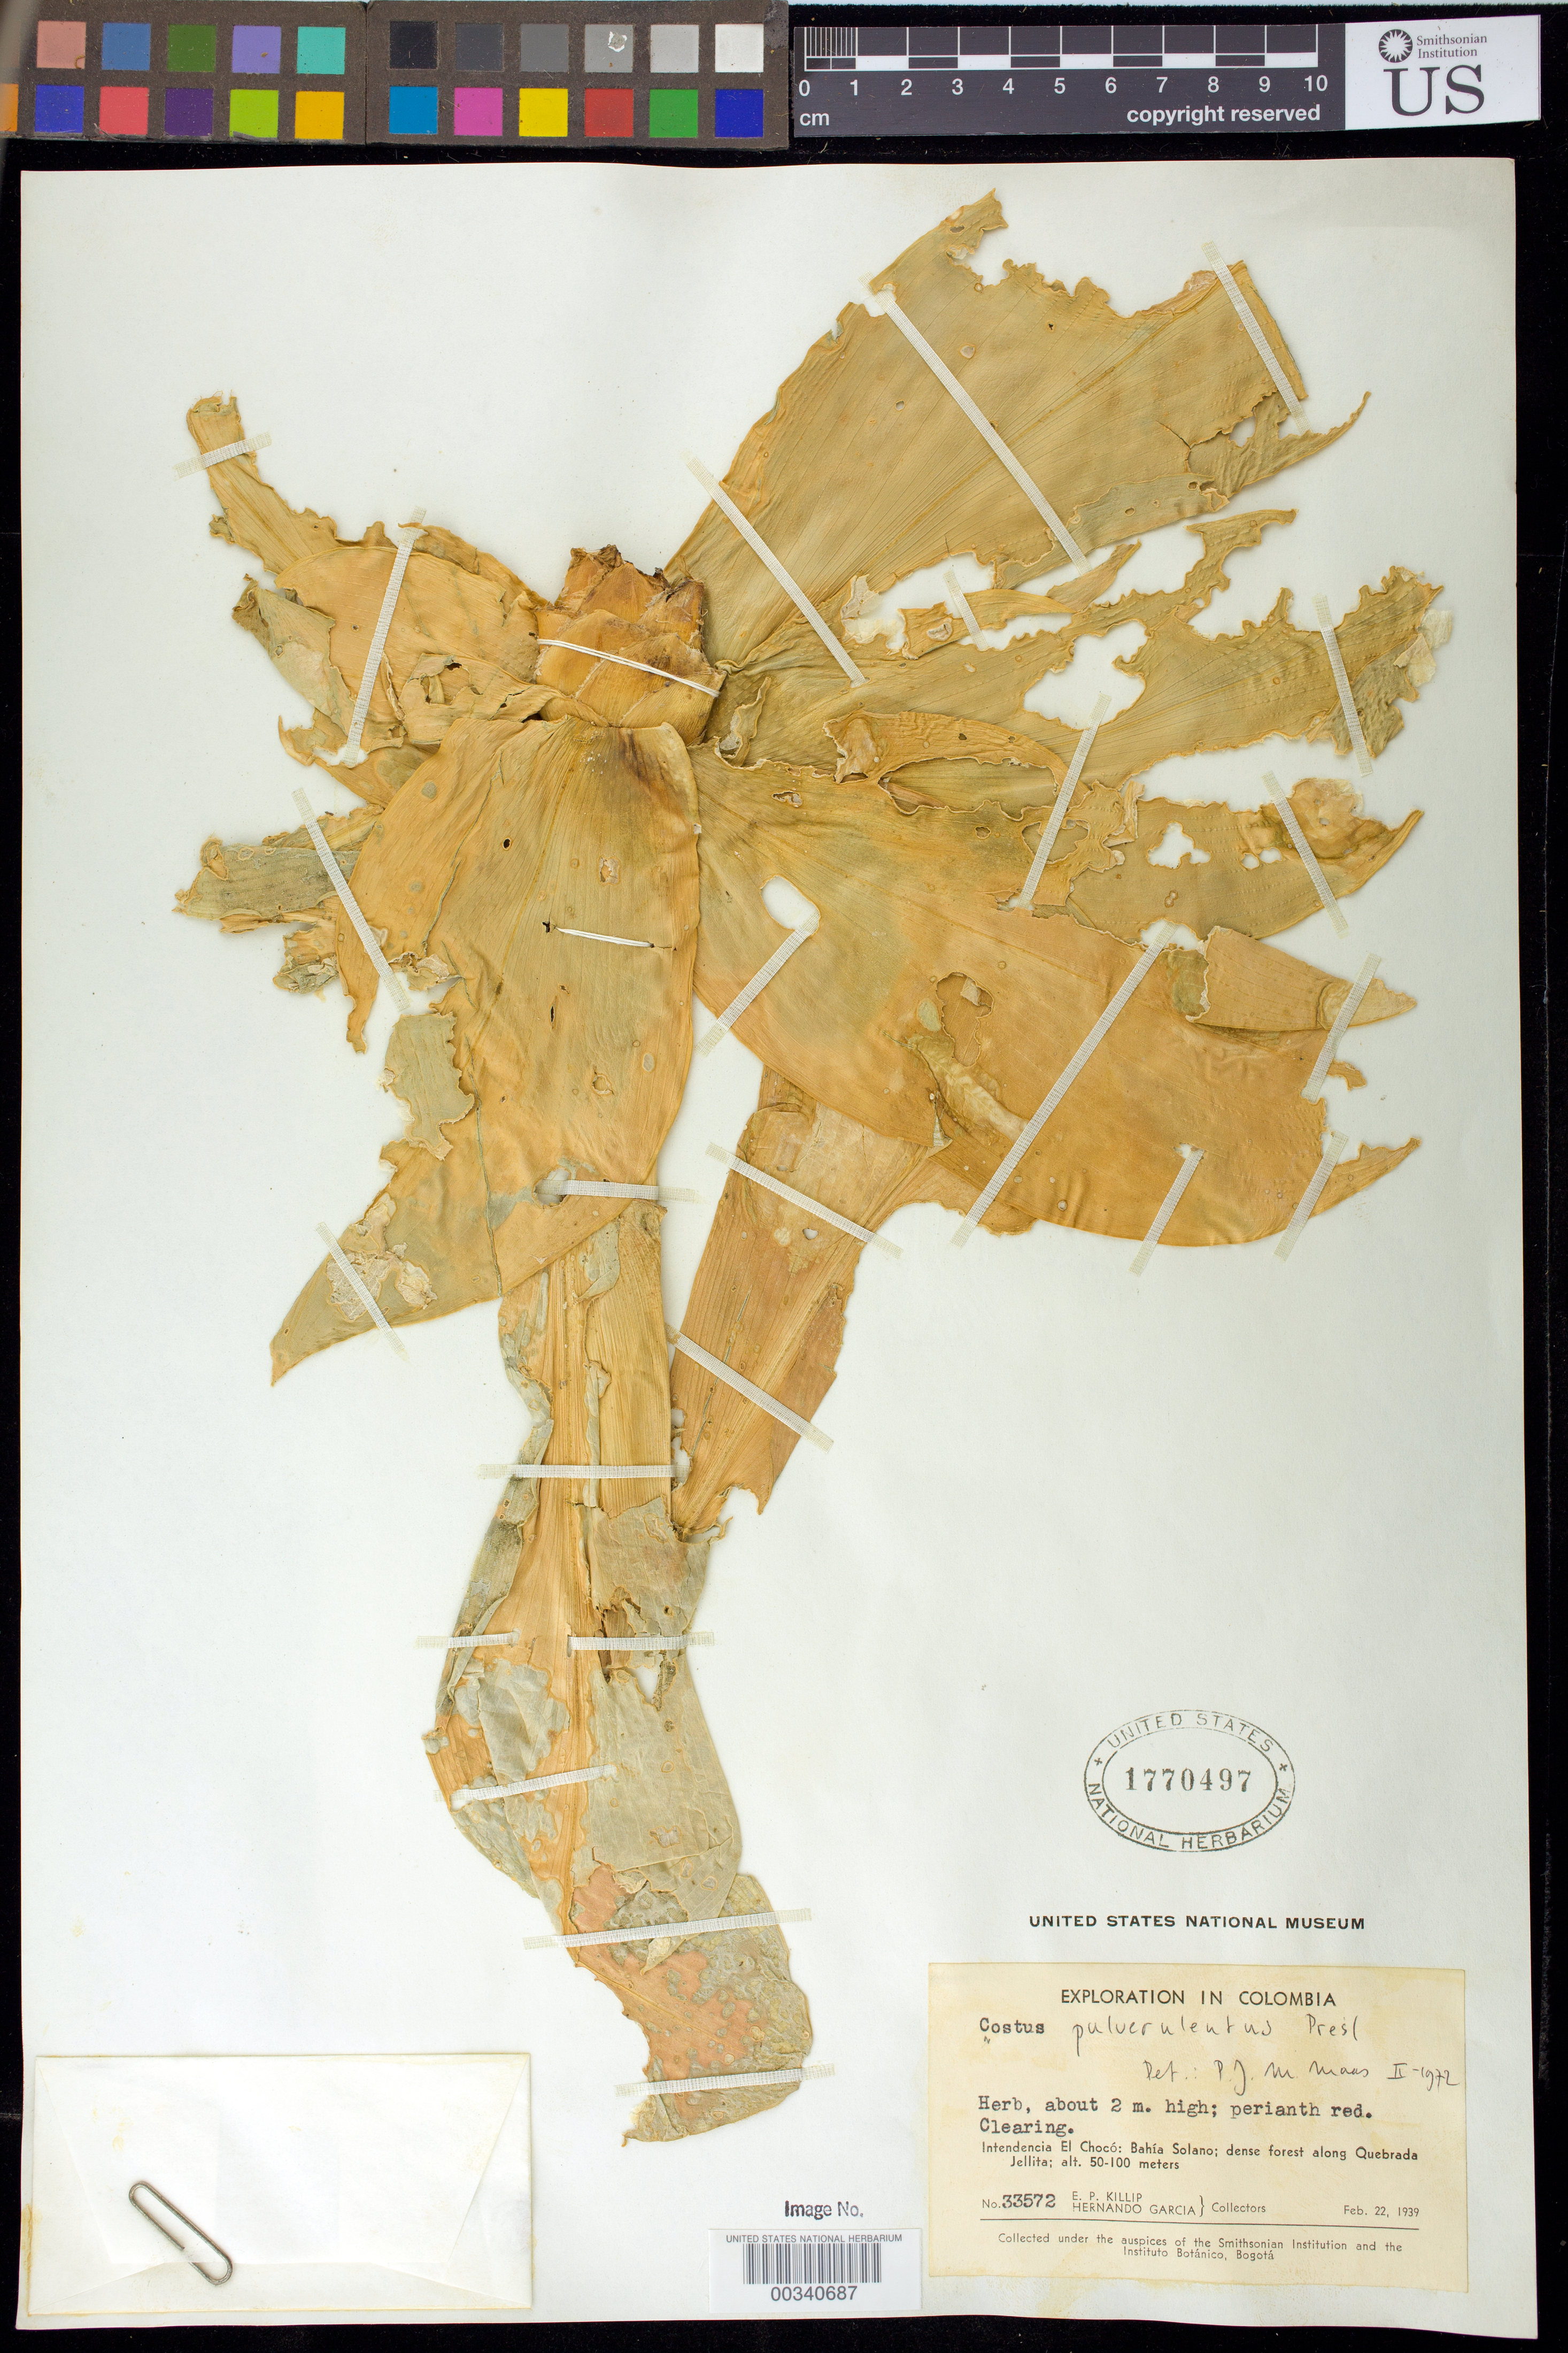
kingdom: Plantae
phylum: Tracheophyta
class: Liliopsida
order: Zingiberales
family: Costaceae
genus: Costus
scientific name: Costus pulverulentus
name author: C. Presl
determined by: Maas, Paul J. M.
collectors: E. P. Killip & H. Garcia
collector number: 33572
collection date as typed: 22 Feb 1939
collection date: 1939-02-22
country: Colombia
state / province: Chocó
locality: Bahia Solano; dense forest along Quebrada JelLita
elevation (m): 50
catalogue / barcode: US 1770497